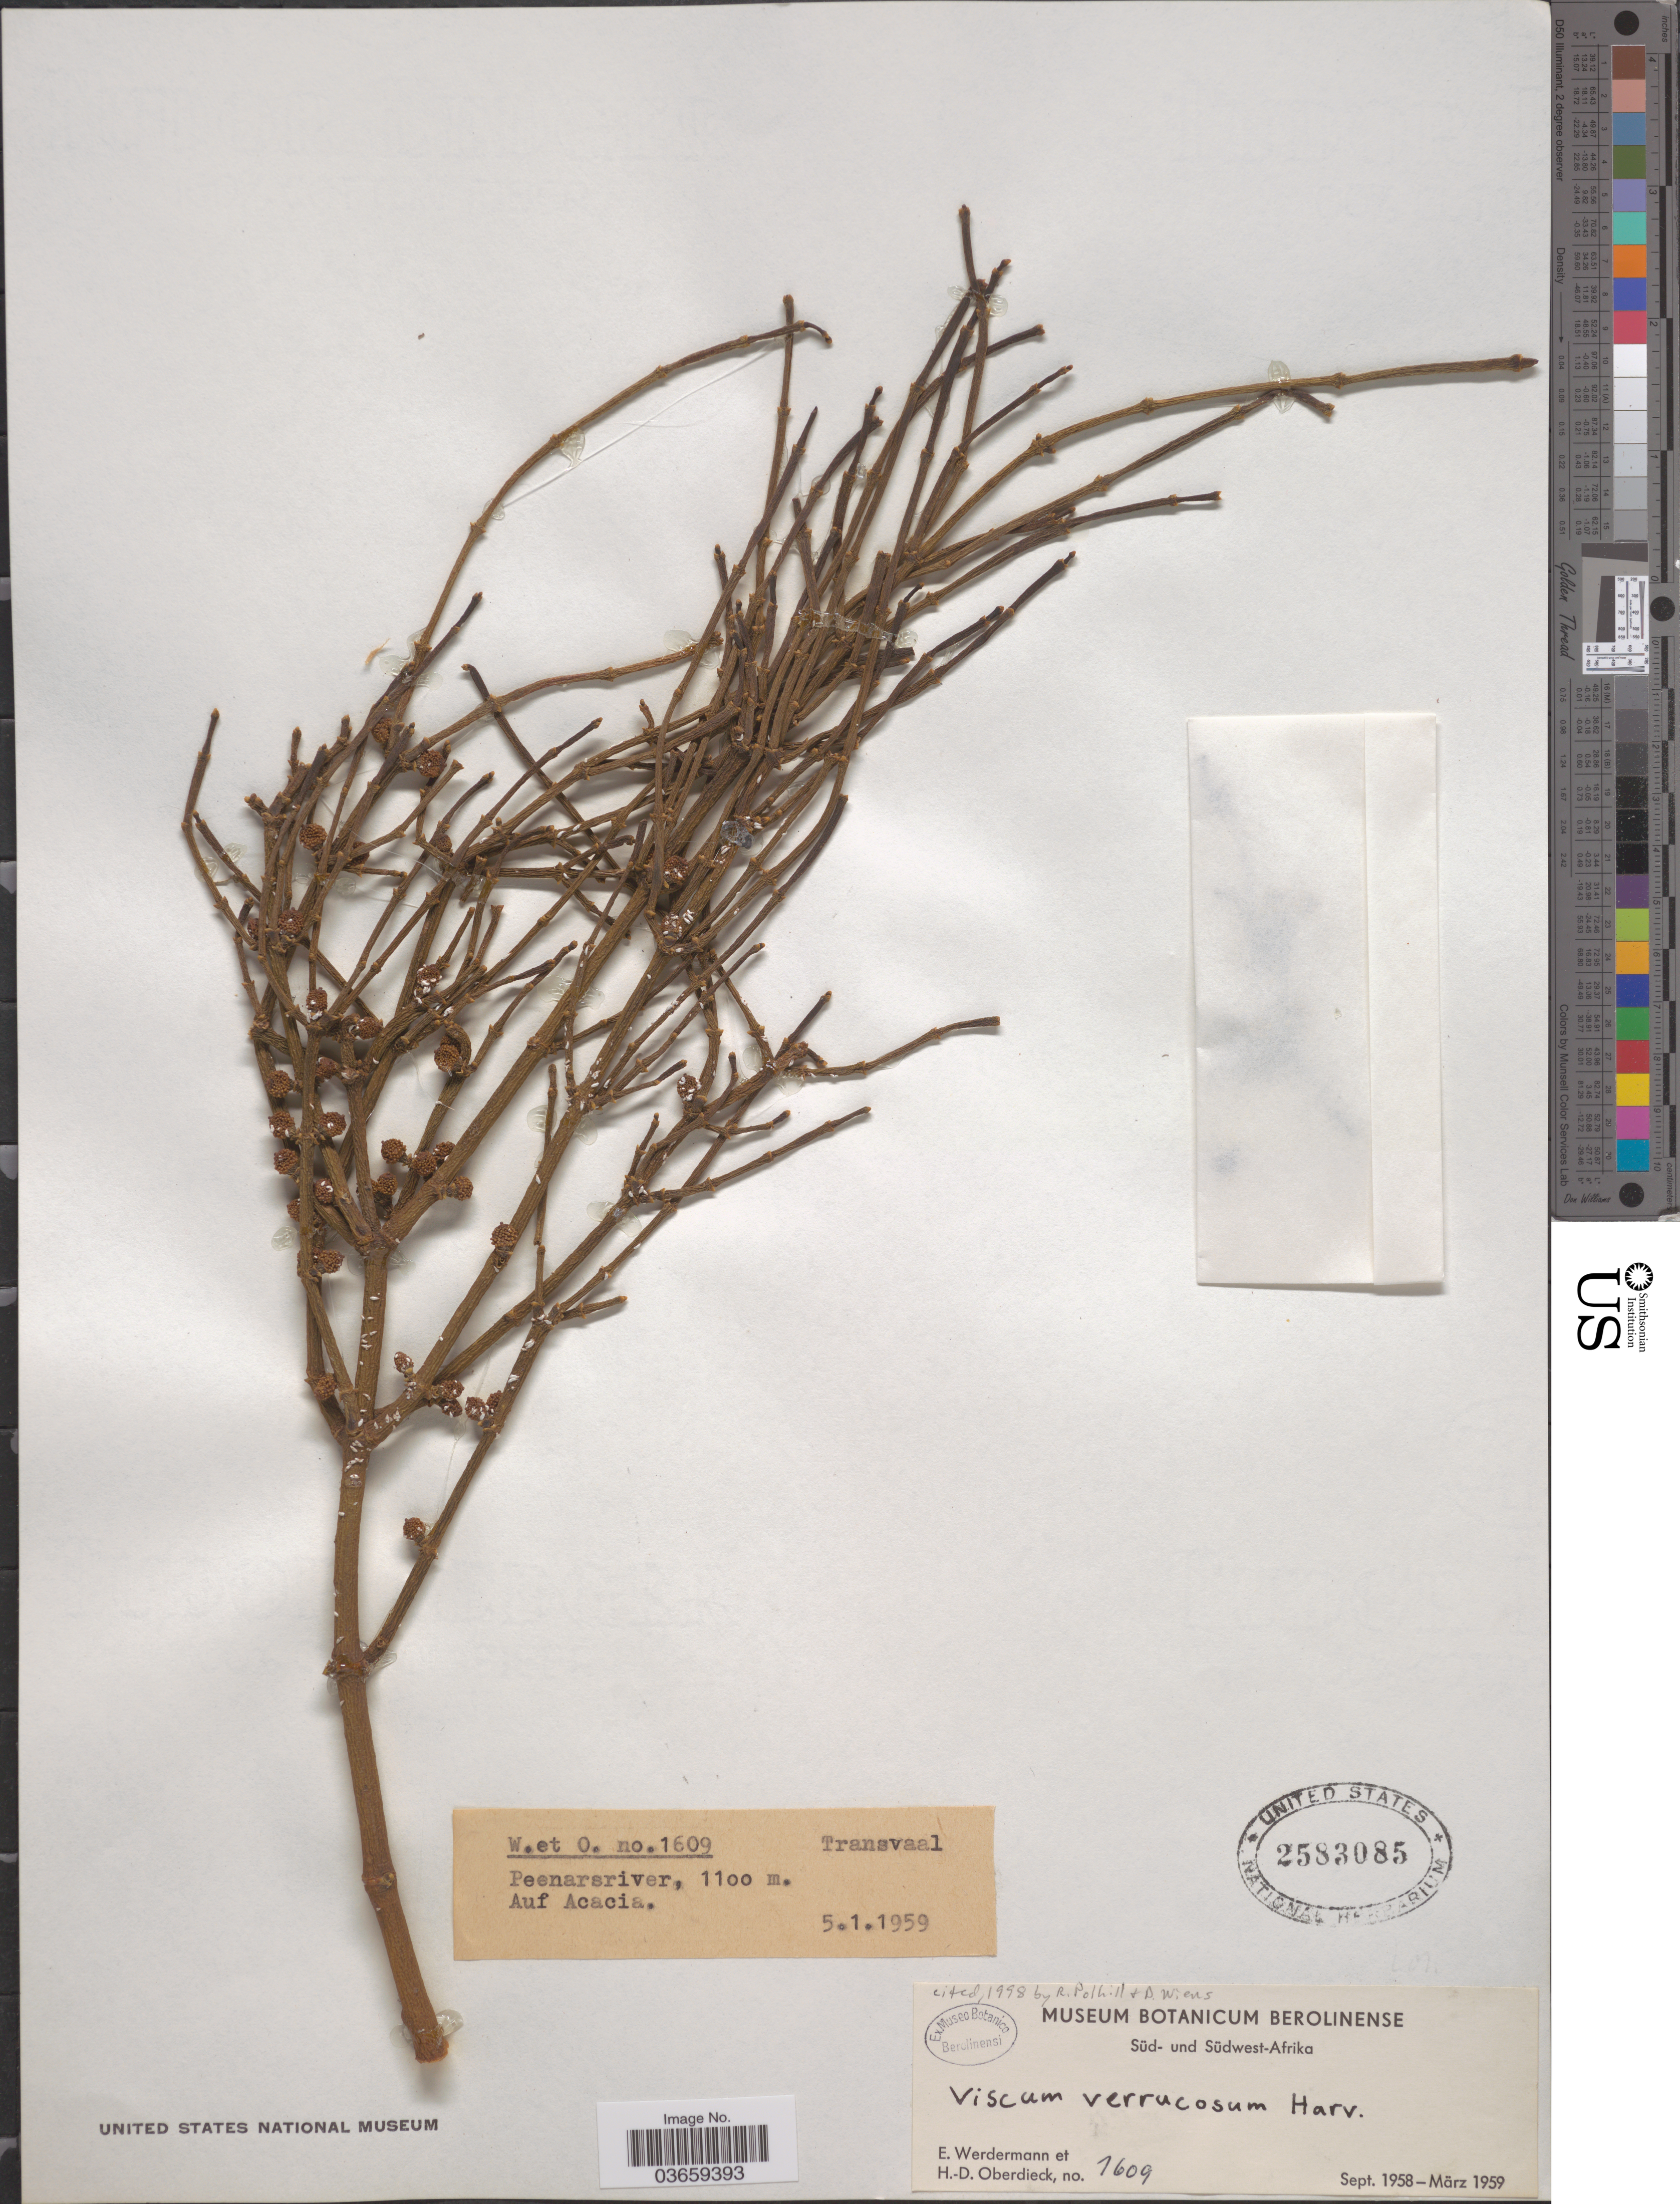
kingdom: Plantae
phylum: Tracheophyta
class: Magnoliopsida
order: Santalales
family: Viscaceae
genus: Viscum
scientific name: Viscum verrucosum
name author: Harv.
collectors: E. Werdermann & H. Oberdieck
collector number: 1609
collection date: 1959-01-05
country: South Africa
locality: Transvaal. Peenarsriver, Auf Acacia.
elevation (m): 1100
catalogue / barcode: US 2583085